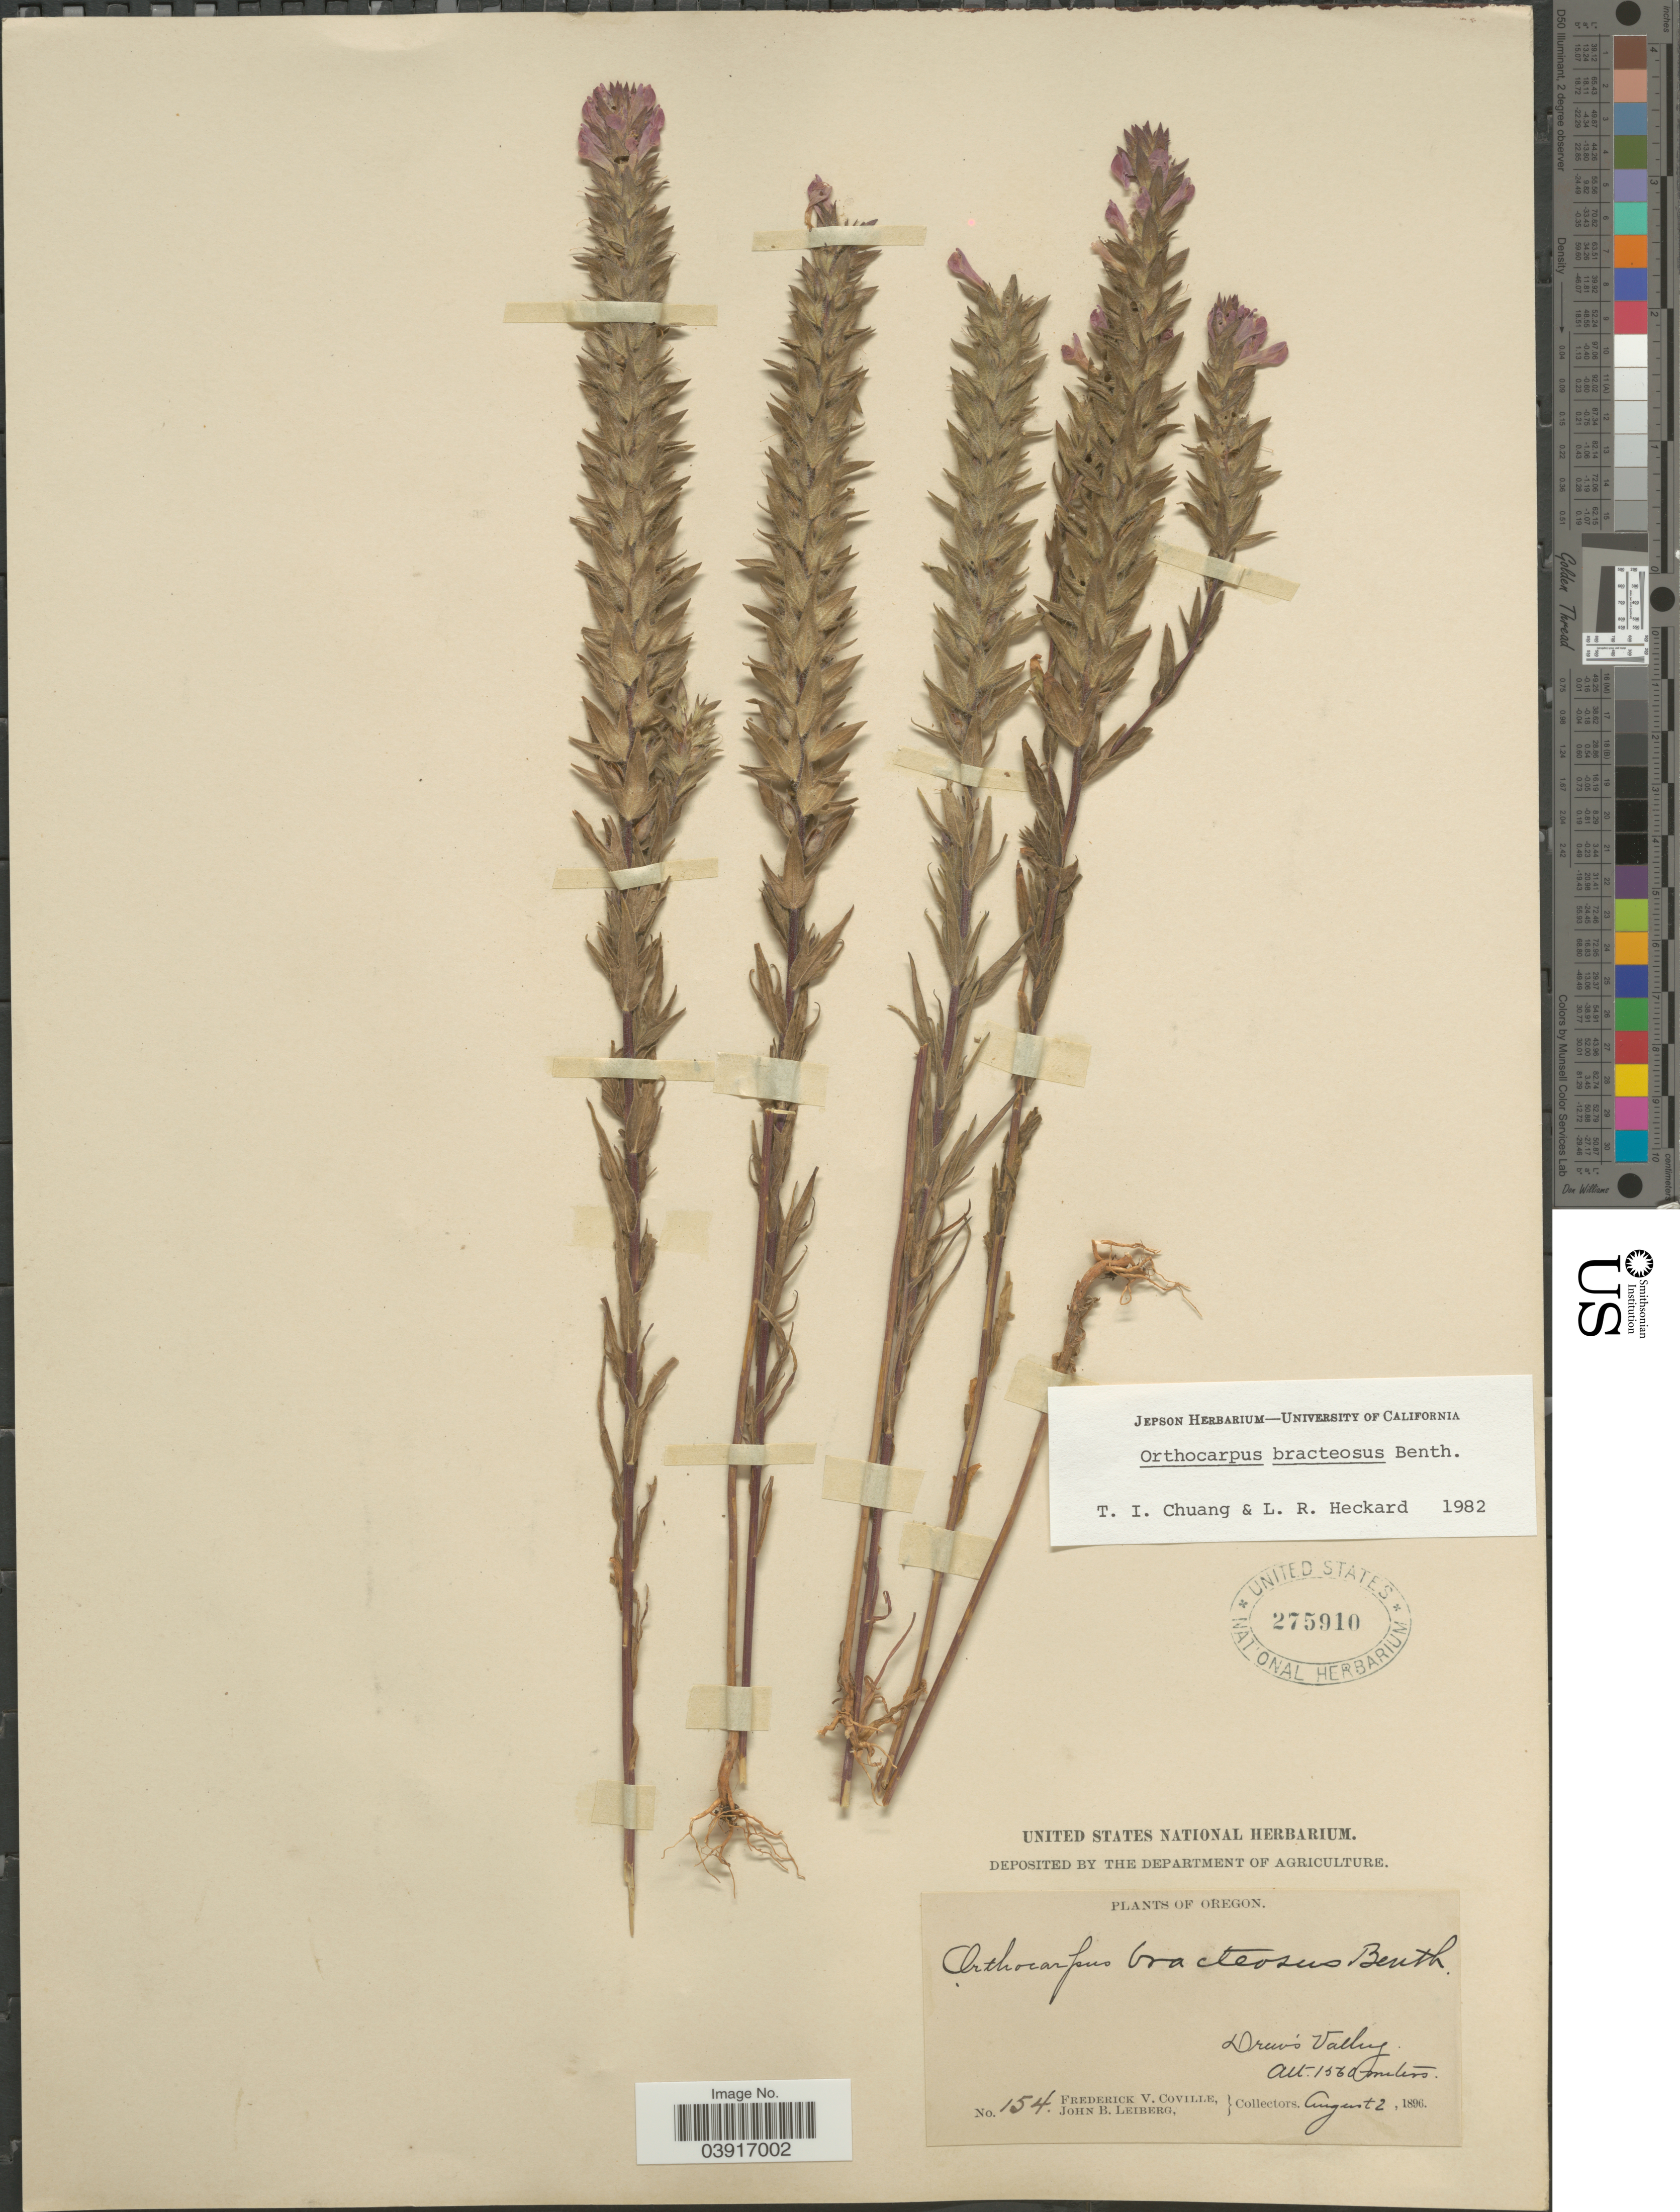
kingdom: Plantae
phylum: Tracheophyta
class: Magnoliopsida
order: Lamiales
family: Orobanchaceae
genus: Orthocarpus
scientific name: Orthocarpus bracteosus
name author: Benth.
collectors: F. V. Coville & J. B. Leiberg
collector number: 154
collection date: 1896-08-02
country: United States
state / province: Oregon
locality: Drew's Valley.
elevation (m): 1560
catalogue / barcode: US 275910